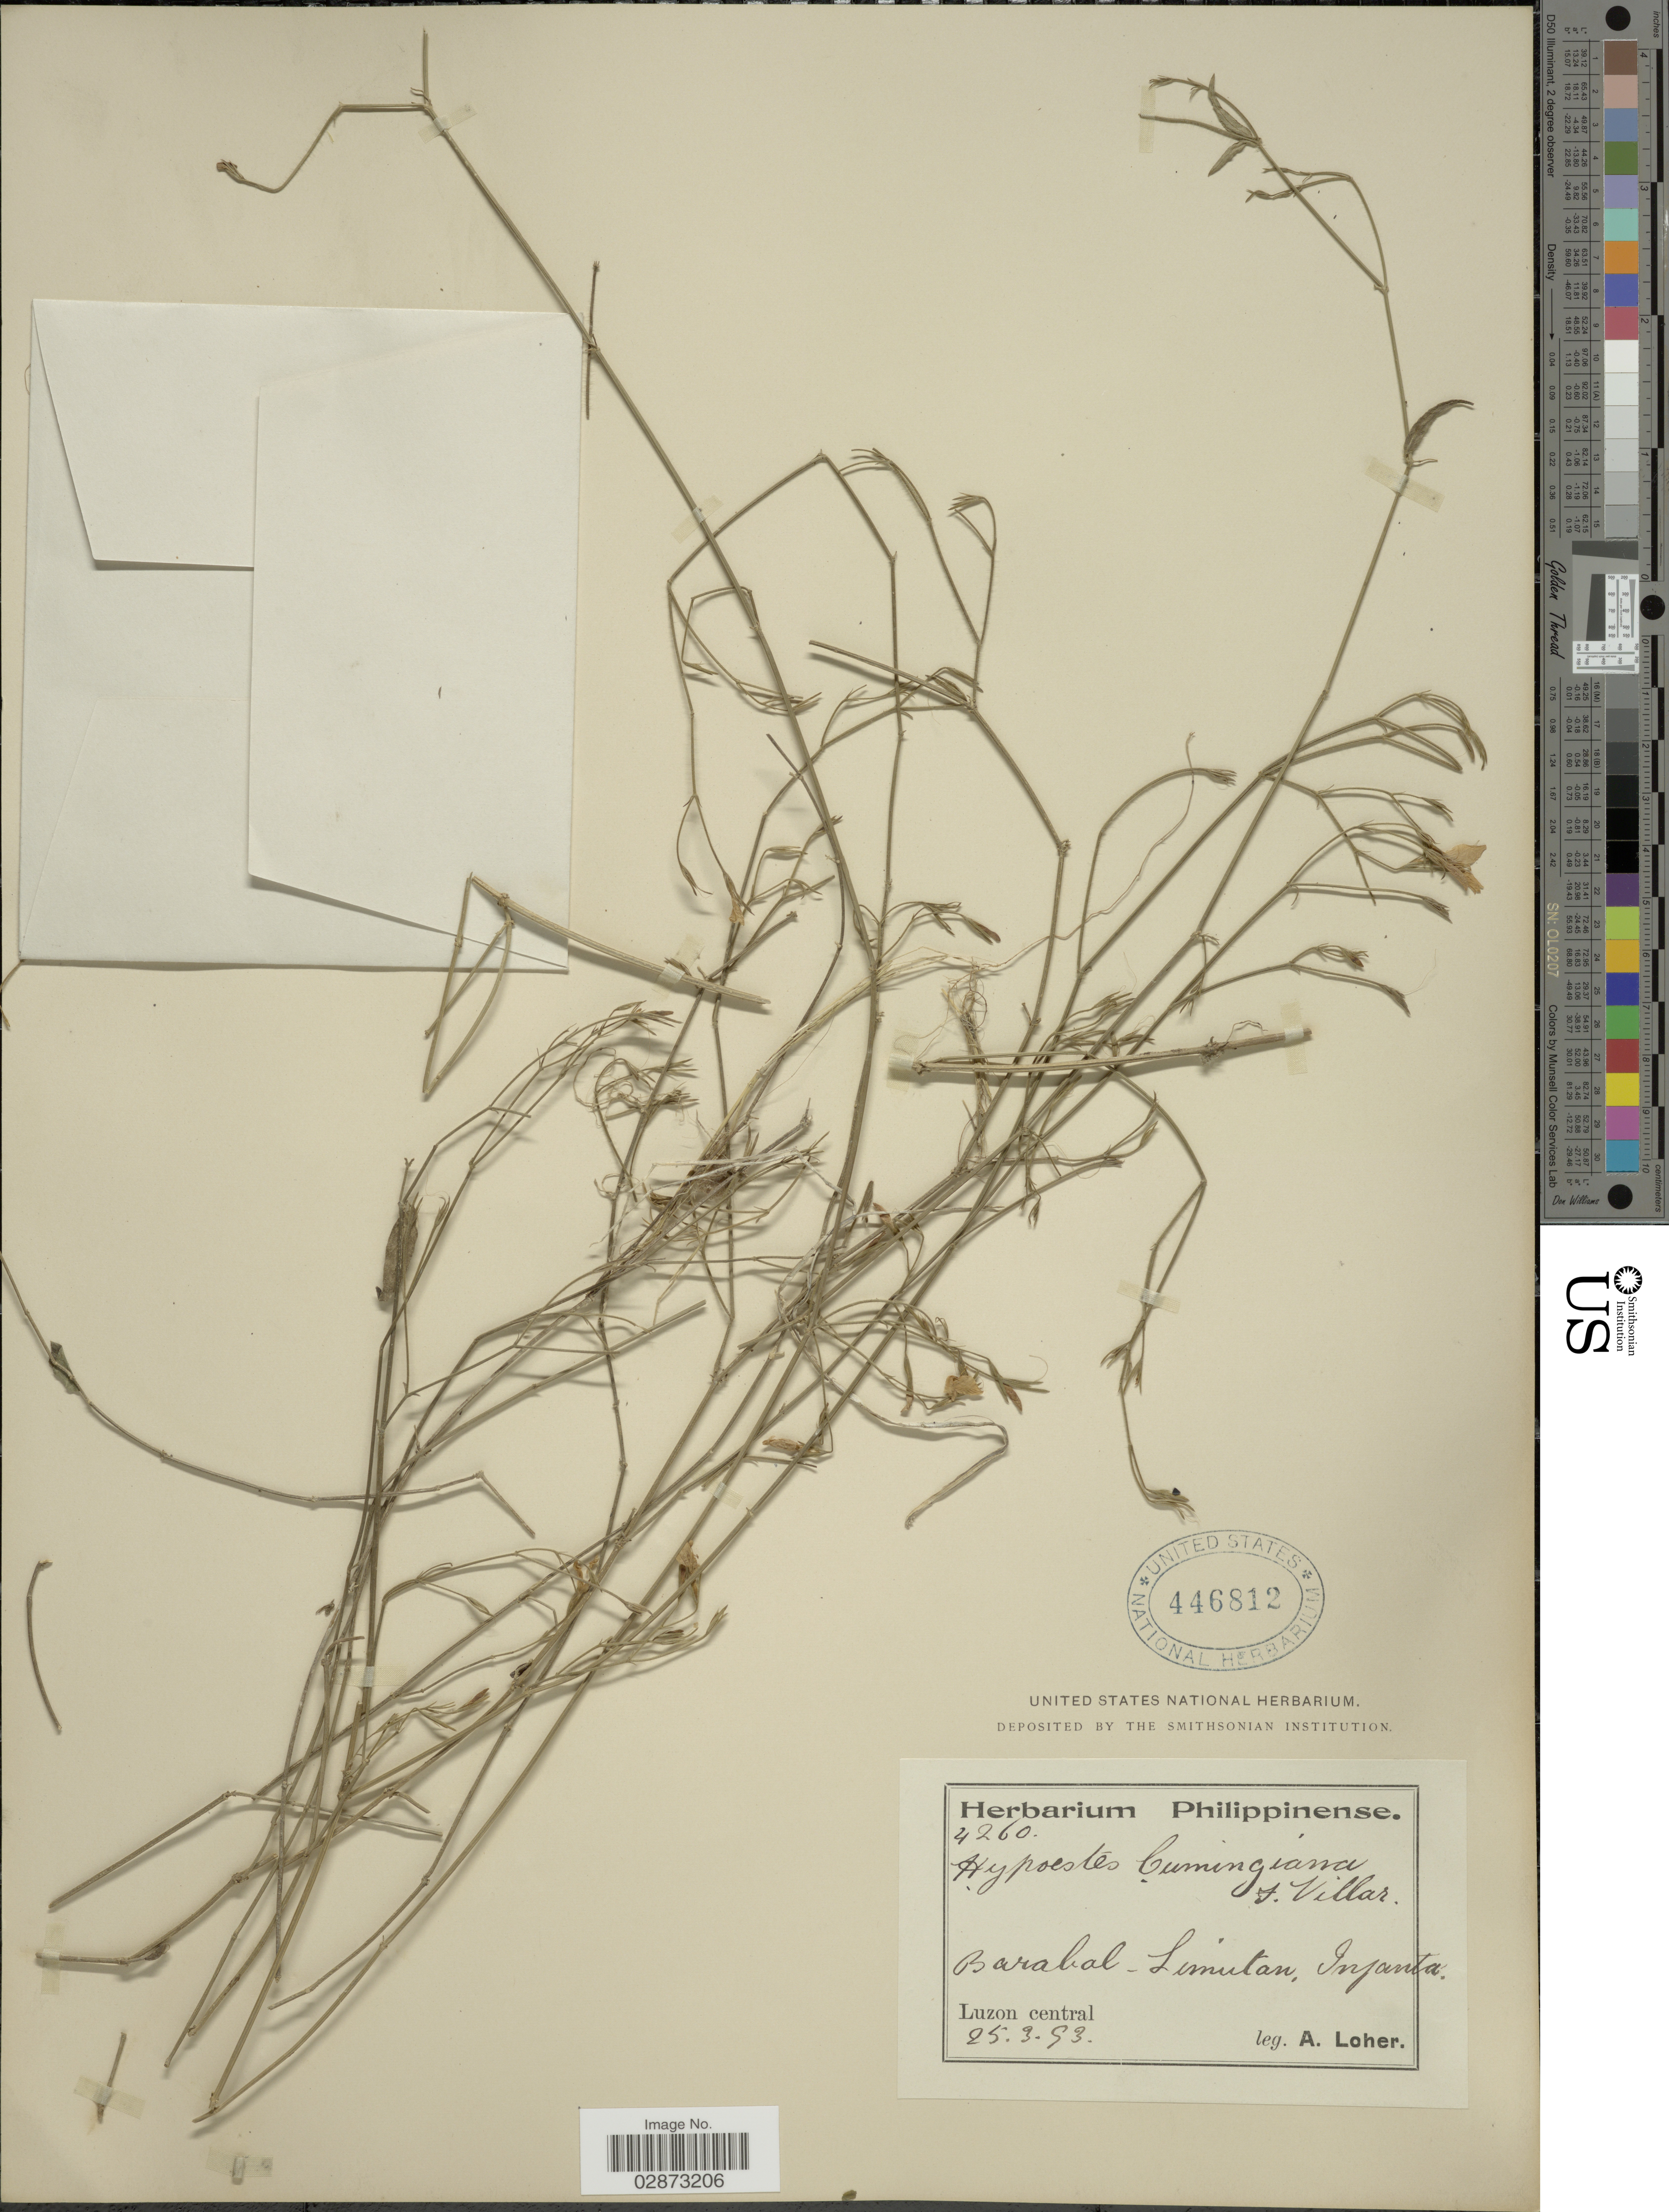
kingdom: Plantae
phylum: Tracheophyta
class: Magnoliopsida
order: Lamiales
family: Acanthaceae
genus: Hypoestes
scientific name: Hypoestes cumingiana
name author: (Nees) Benth. & Hook. f.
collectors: A. Loher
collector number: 4260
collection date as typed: Transcribed d/m/y: 25/3/93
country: Philippines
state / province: Central Luzon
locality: Barabal. Limutan. Injanta. Luzon central.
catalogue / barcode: US 446812